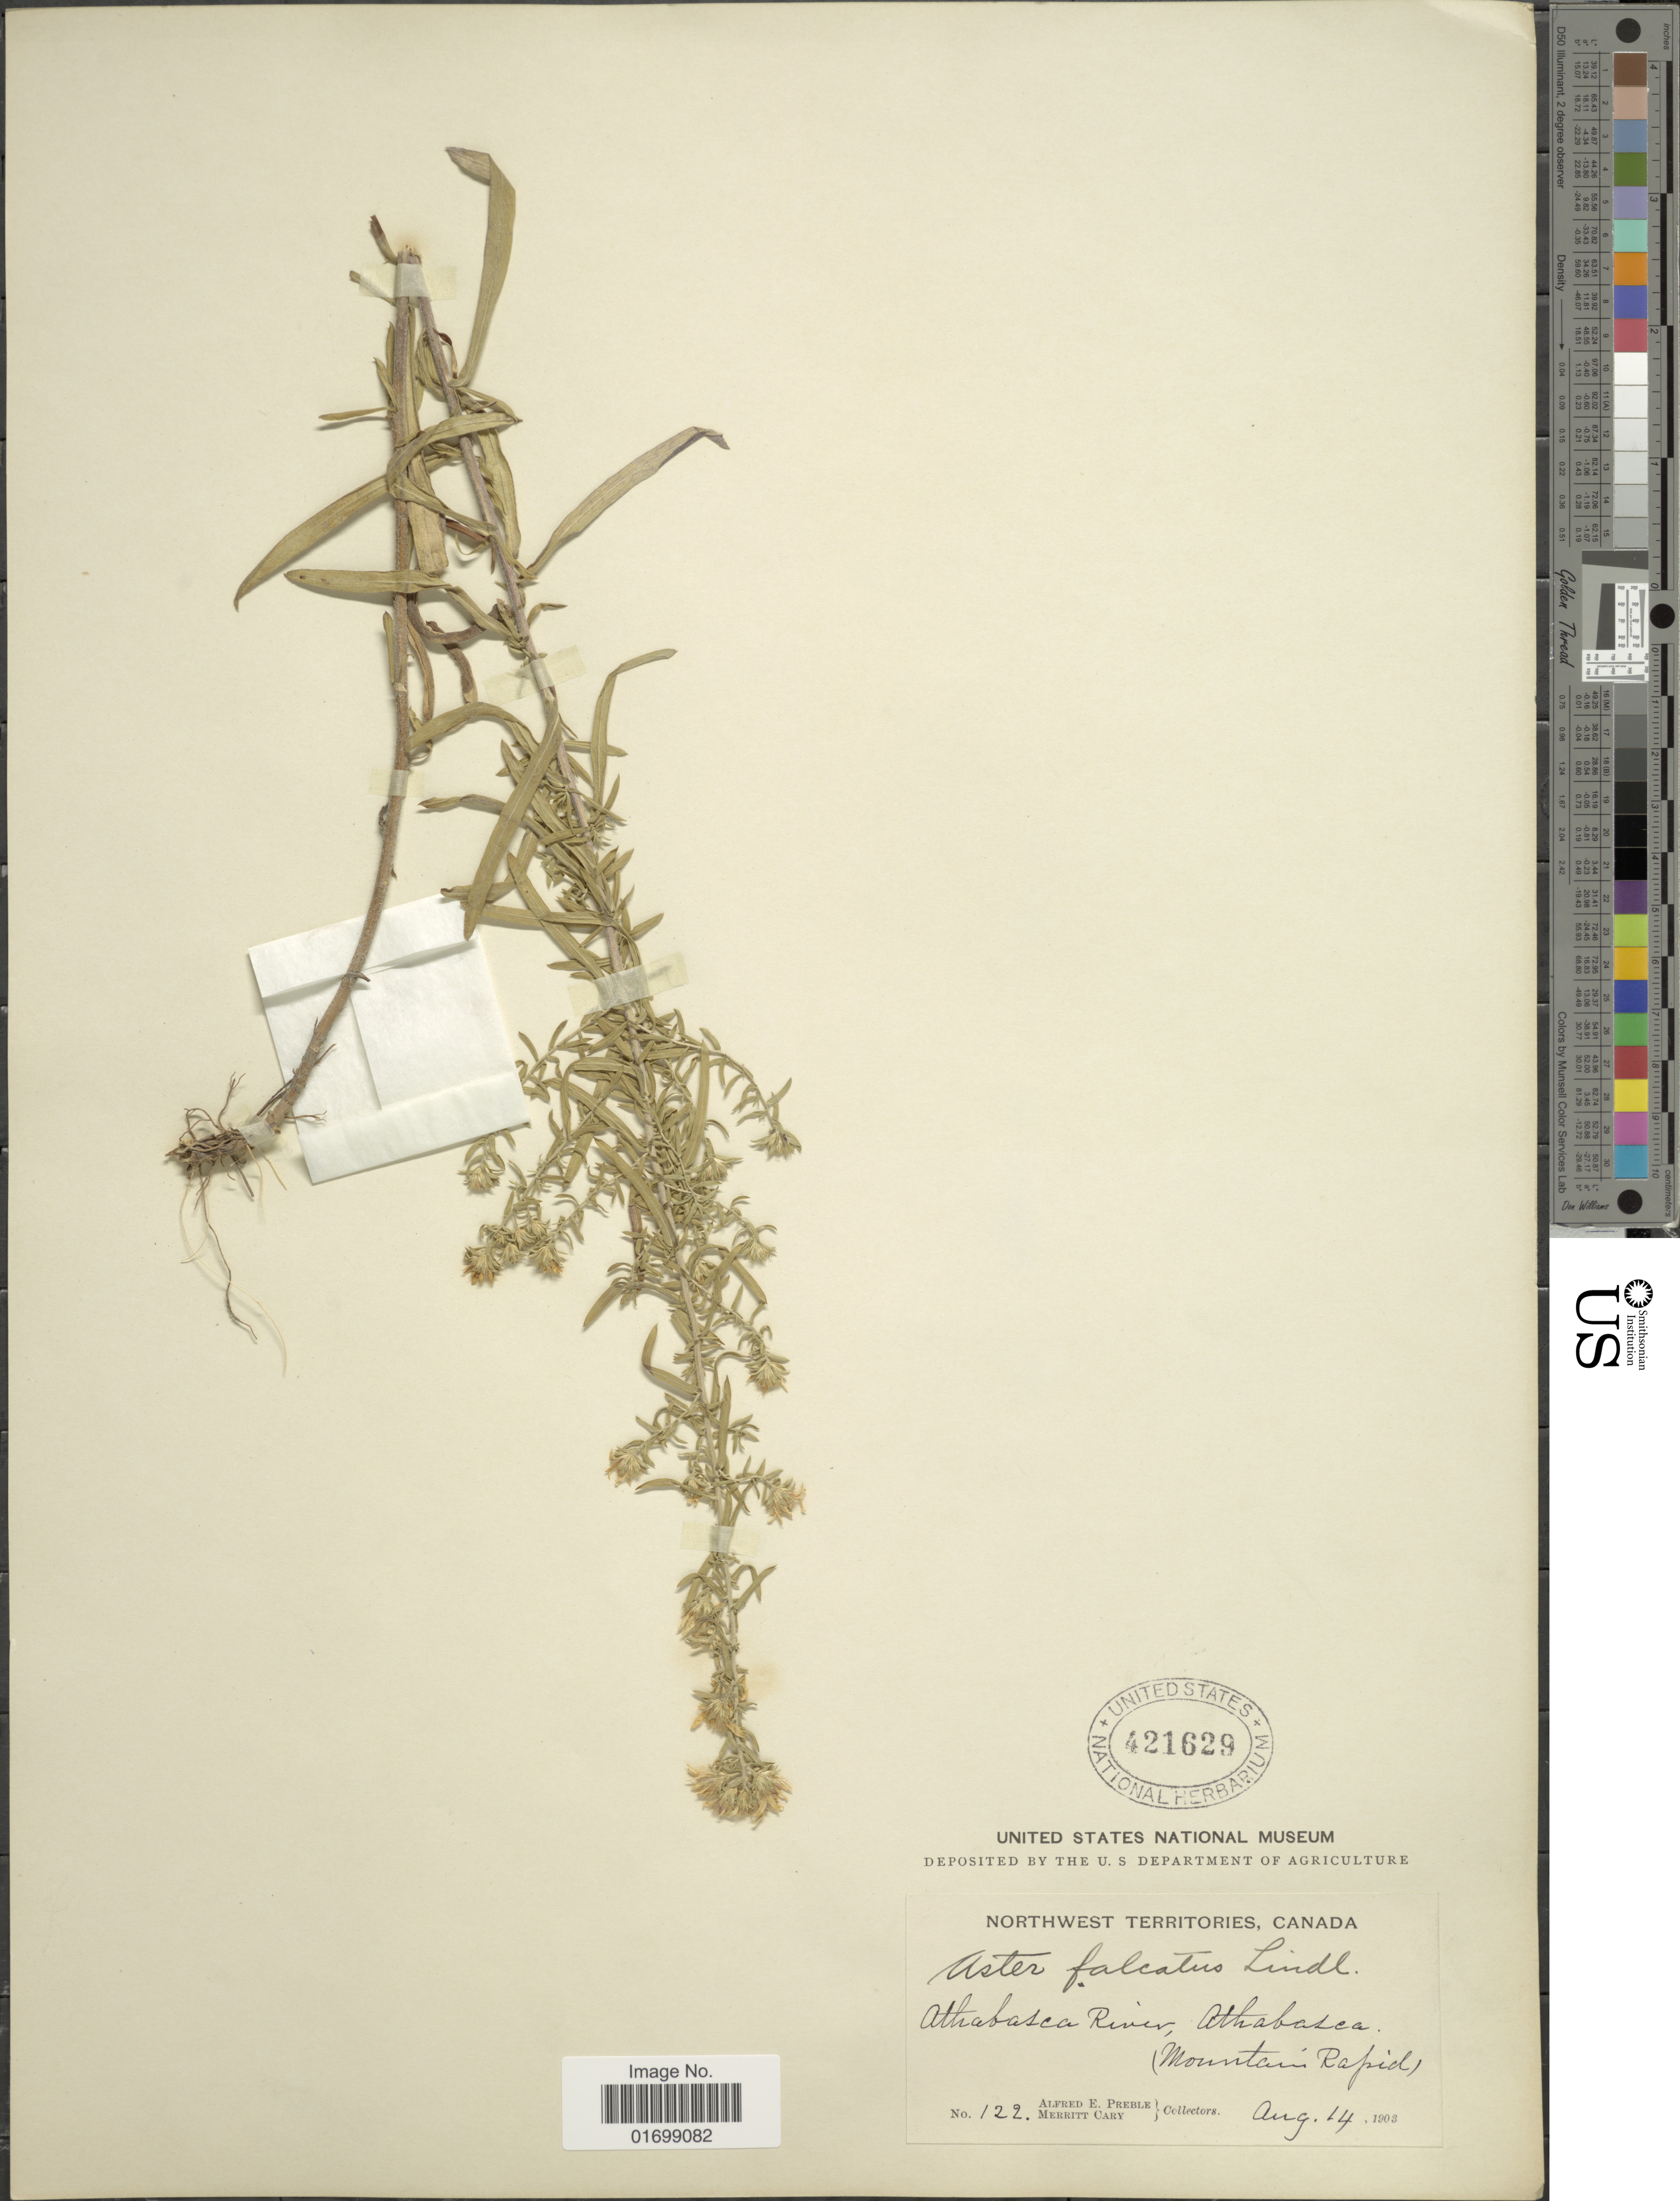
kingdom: Plantae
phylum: Tracheophyta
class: Magnoliopsida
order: Asterales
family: Asteraceae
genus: Symphyotrichum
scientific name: Symphyotrichum falcatum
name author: (Lindl. ex Lindl.) G.L. Nesom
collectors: A. Preble & M. Cary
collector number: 122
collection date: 1903-08-14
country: Canada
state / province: Northwest Territories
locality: Athabasca River, Athabasca (Mountain Rapid).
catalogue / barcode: US 421629